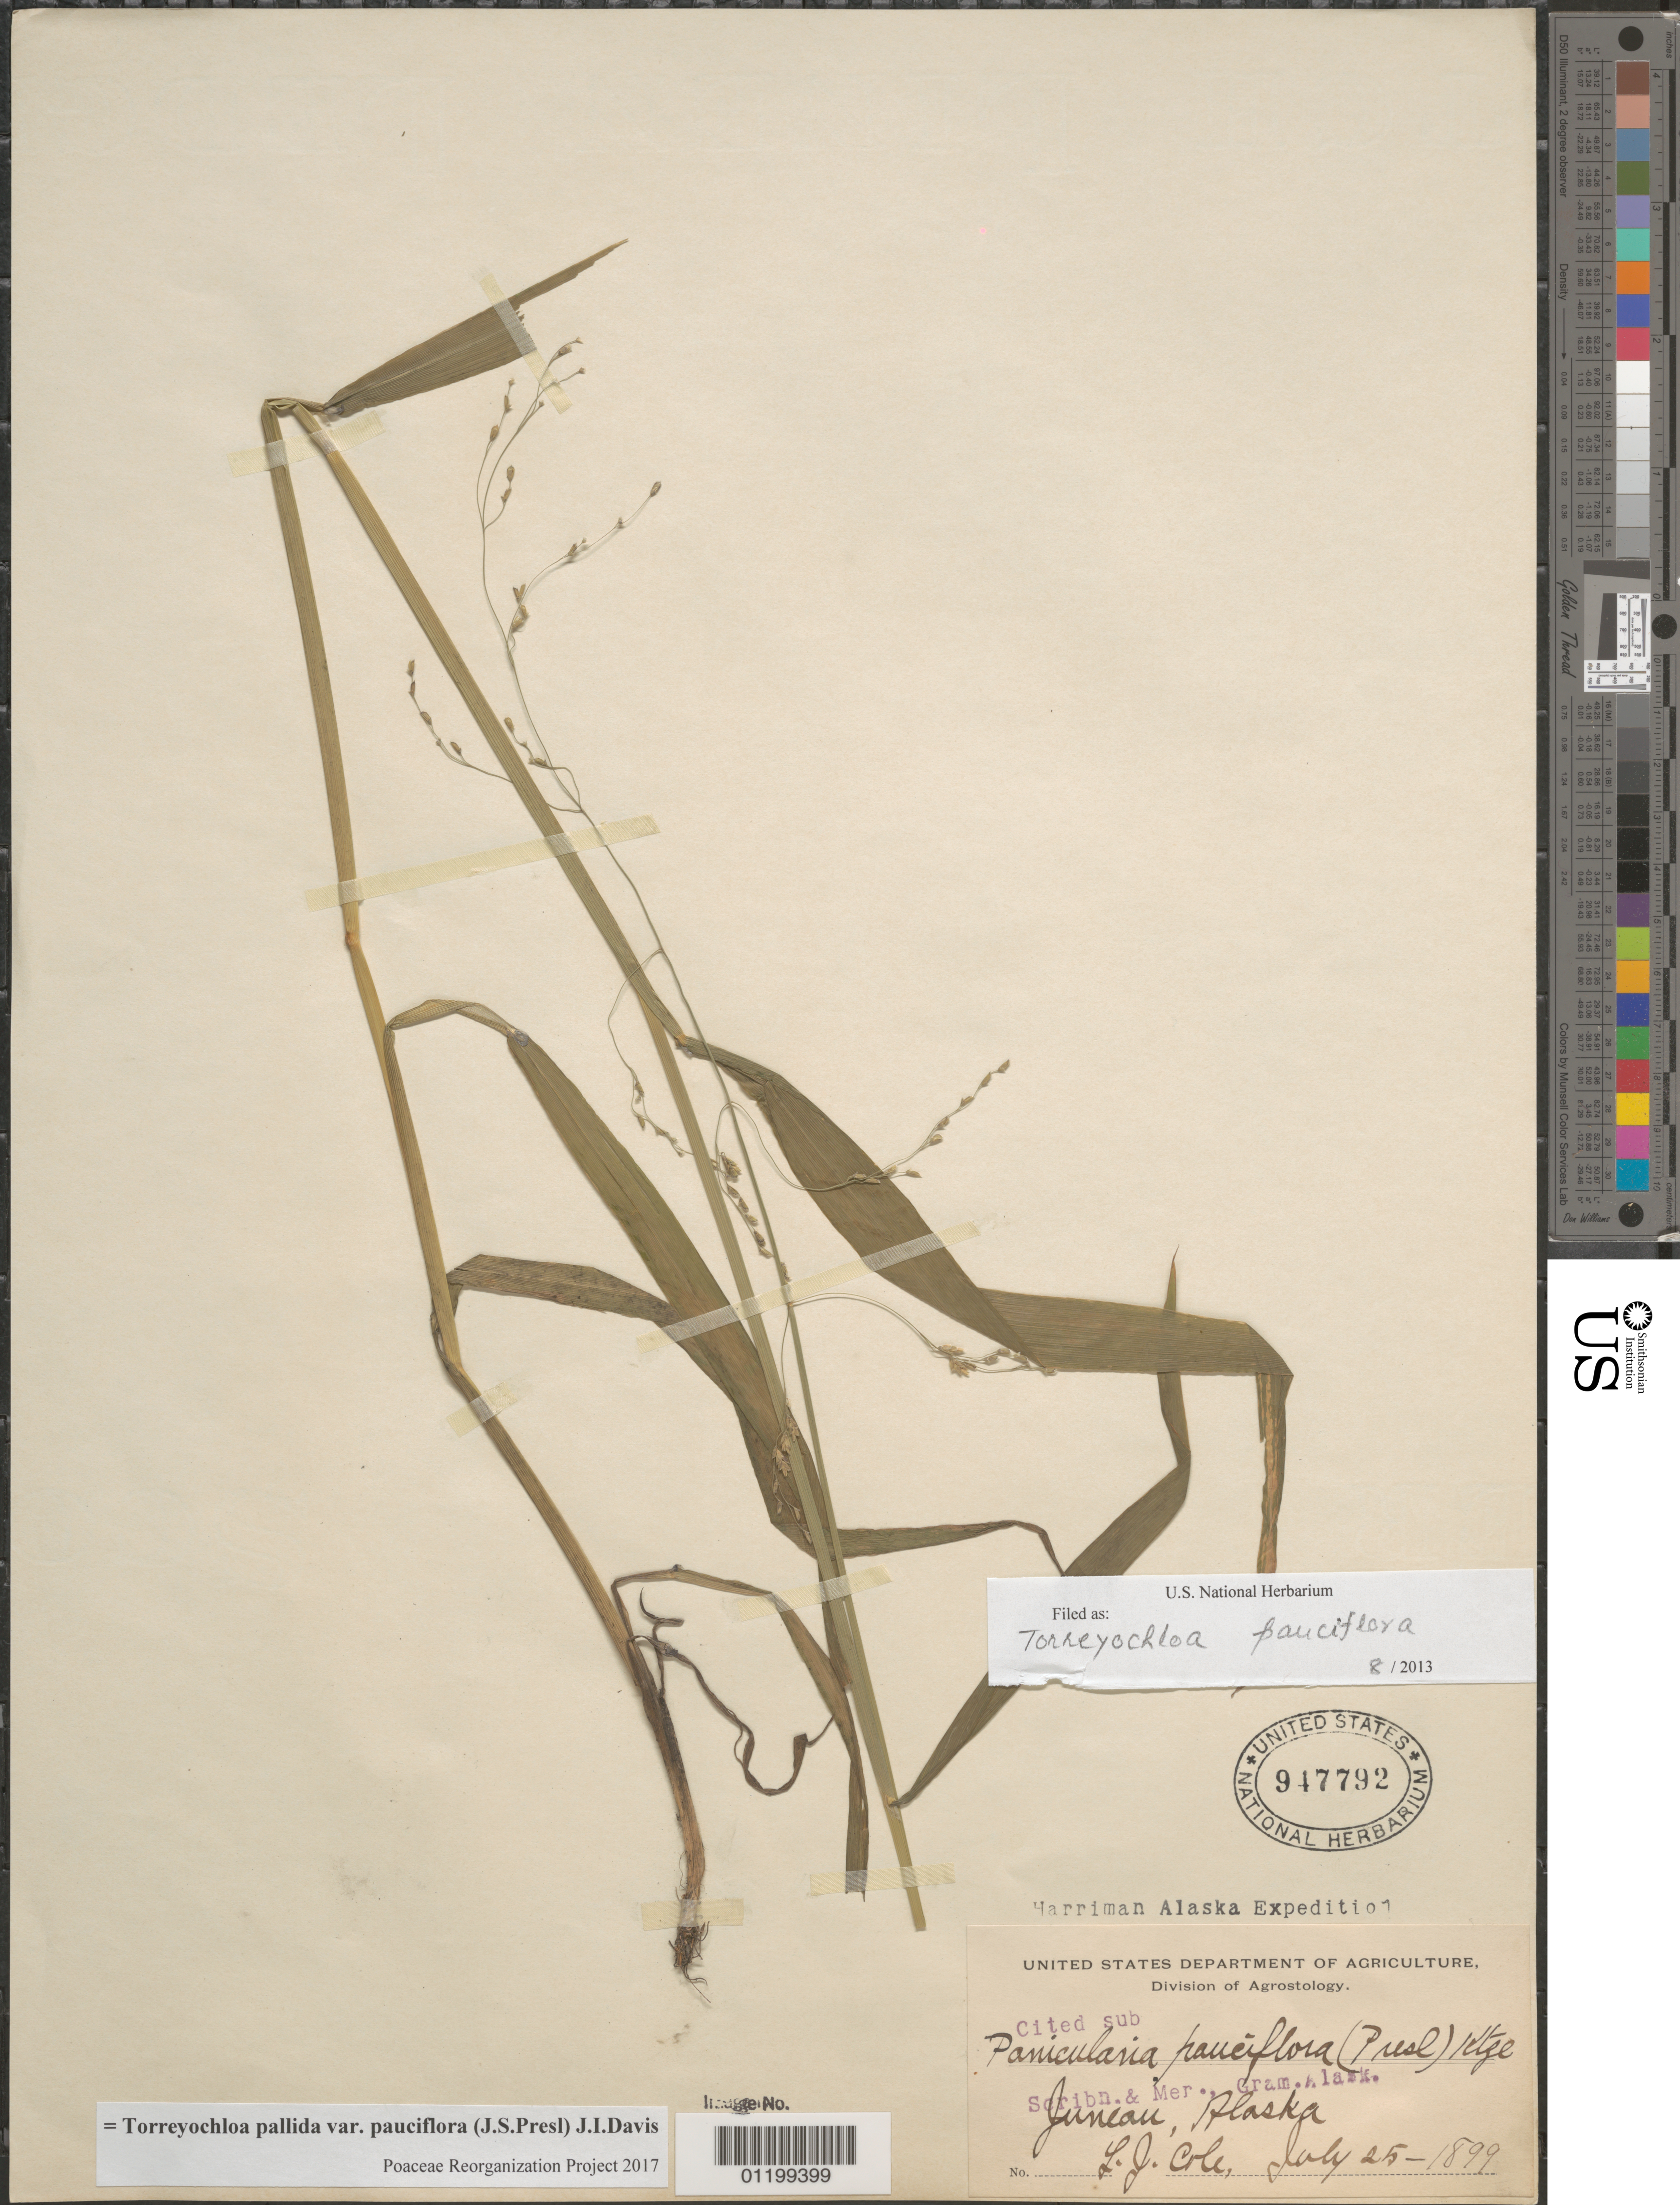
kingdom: Plantae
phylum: Tracheophyta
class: Liliopsida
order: Poales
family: Poaceae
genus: Torreyochloa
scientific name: Torreyochloa pallida var. pauciflora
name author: (J. Presl) J.I. Davis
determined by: Poaceae Reorganization Project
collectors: L. Cole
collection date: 1899-07-25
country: United States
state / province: Alaska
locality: Juneau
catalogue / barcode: US 947792